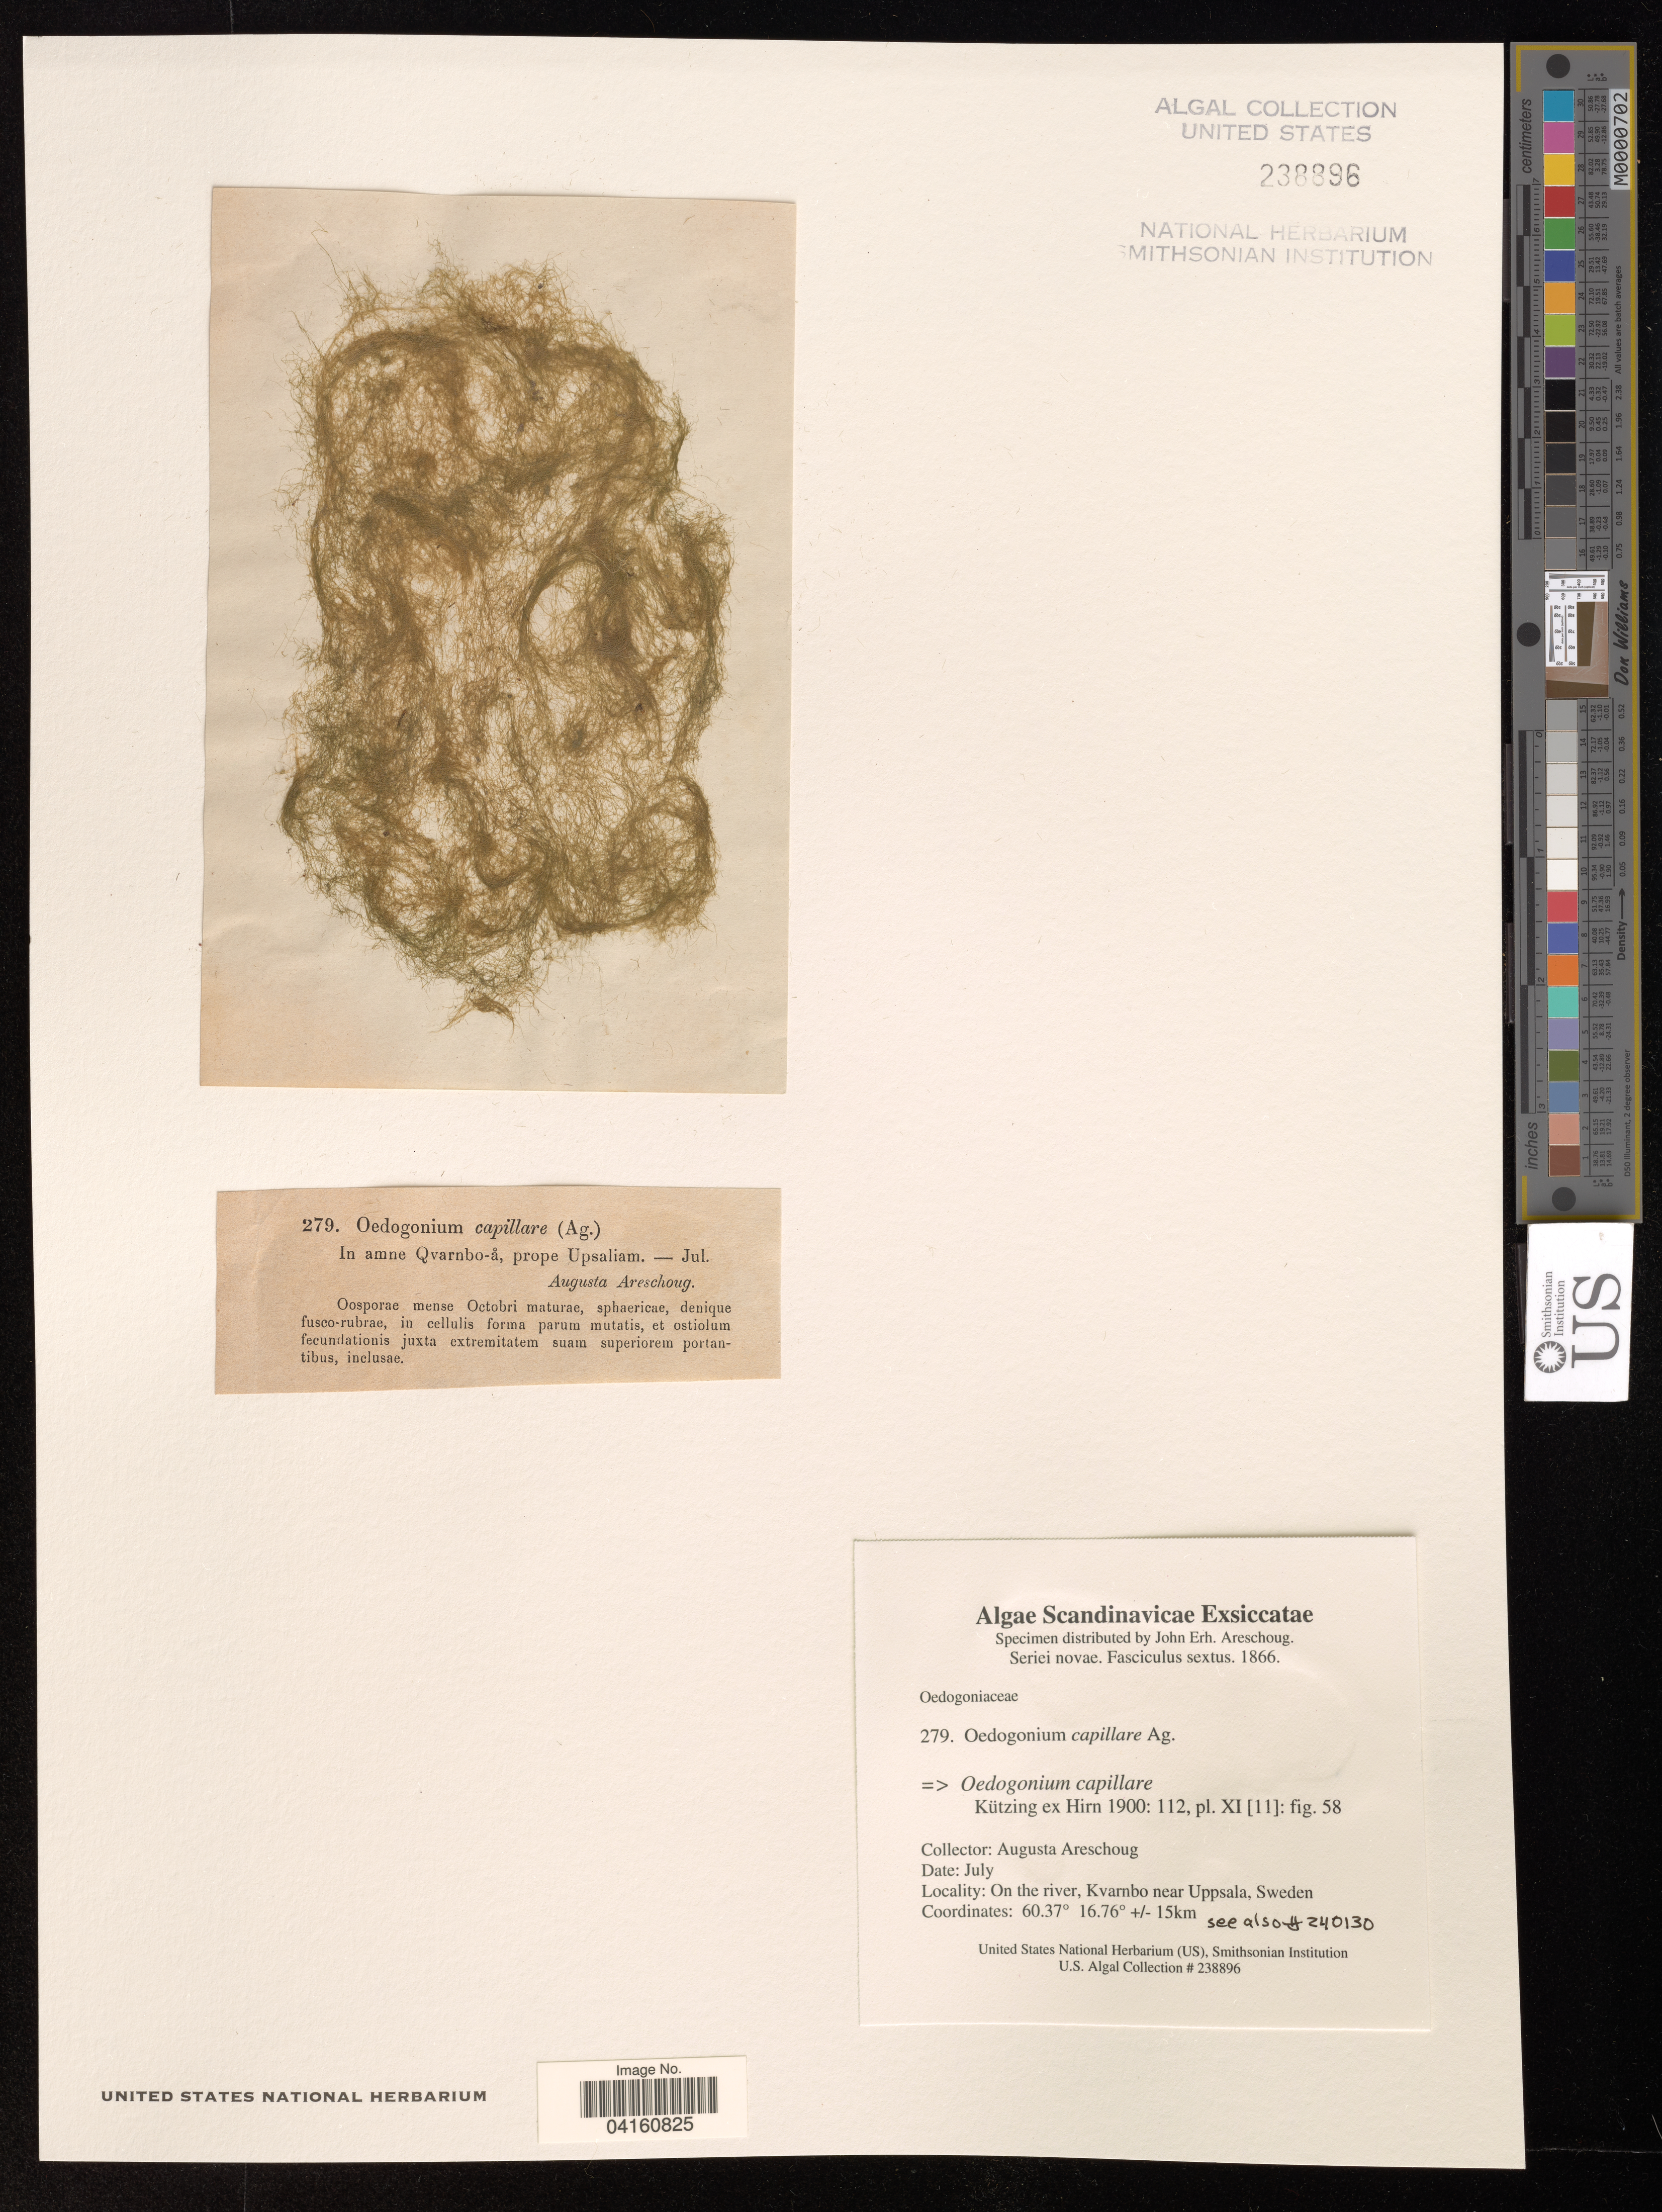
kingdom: Plantae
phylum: Charophyta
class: Zygnematophyceae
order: Zygnematales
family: Zygnemataceae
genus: Spirogyra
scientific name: Spirogyra hyalina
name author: Cleve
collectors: P. Cleve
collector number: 279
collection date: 1866-08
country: Sweden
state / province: Stockholm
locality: Nacka near Stockholm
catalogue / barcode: US 238896